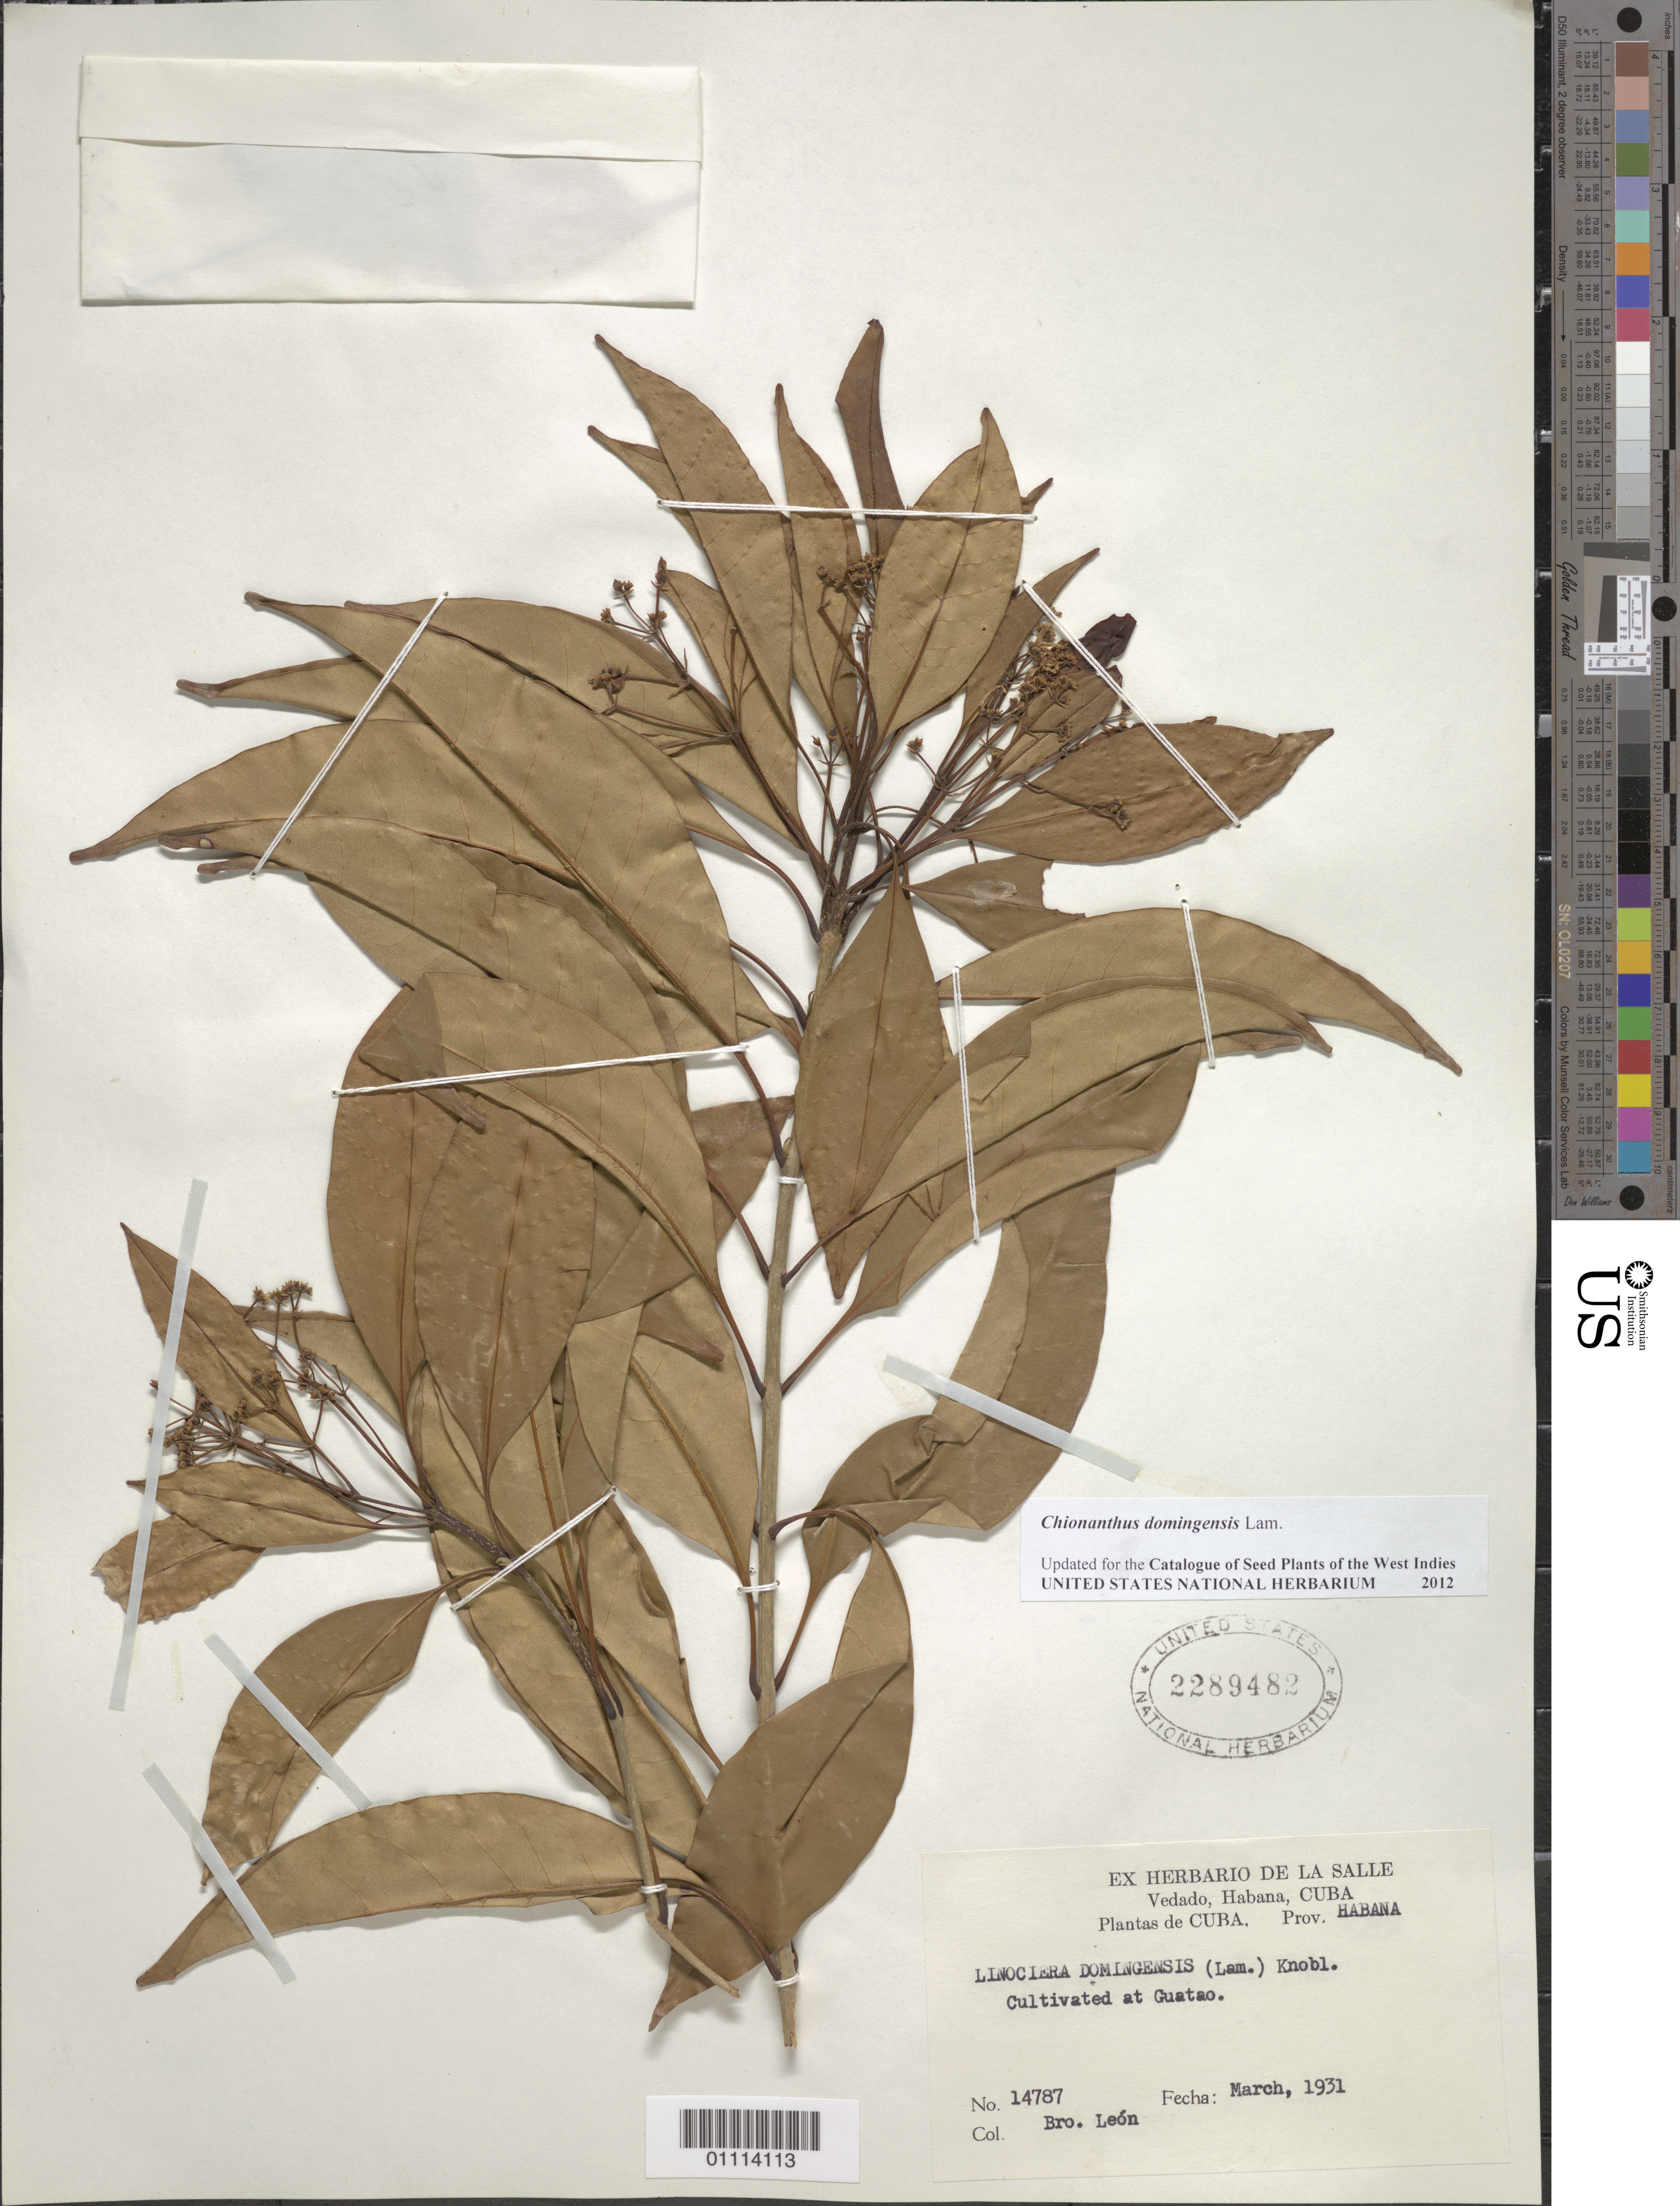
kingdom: Plantae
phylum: Tracheophyta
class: Magnoliopsida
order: Lamiales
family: Oleaceae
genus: Linociera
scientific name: Linociera domingensis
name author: (Lam.) Knobl.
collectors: Bro. León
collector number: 14787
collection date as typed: Mar 1931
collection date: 1931-03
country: Cuba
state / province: La Habana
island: Cuba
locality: Cultivated at Guatao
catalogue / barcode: US 2289482